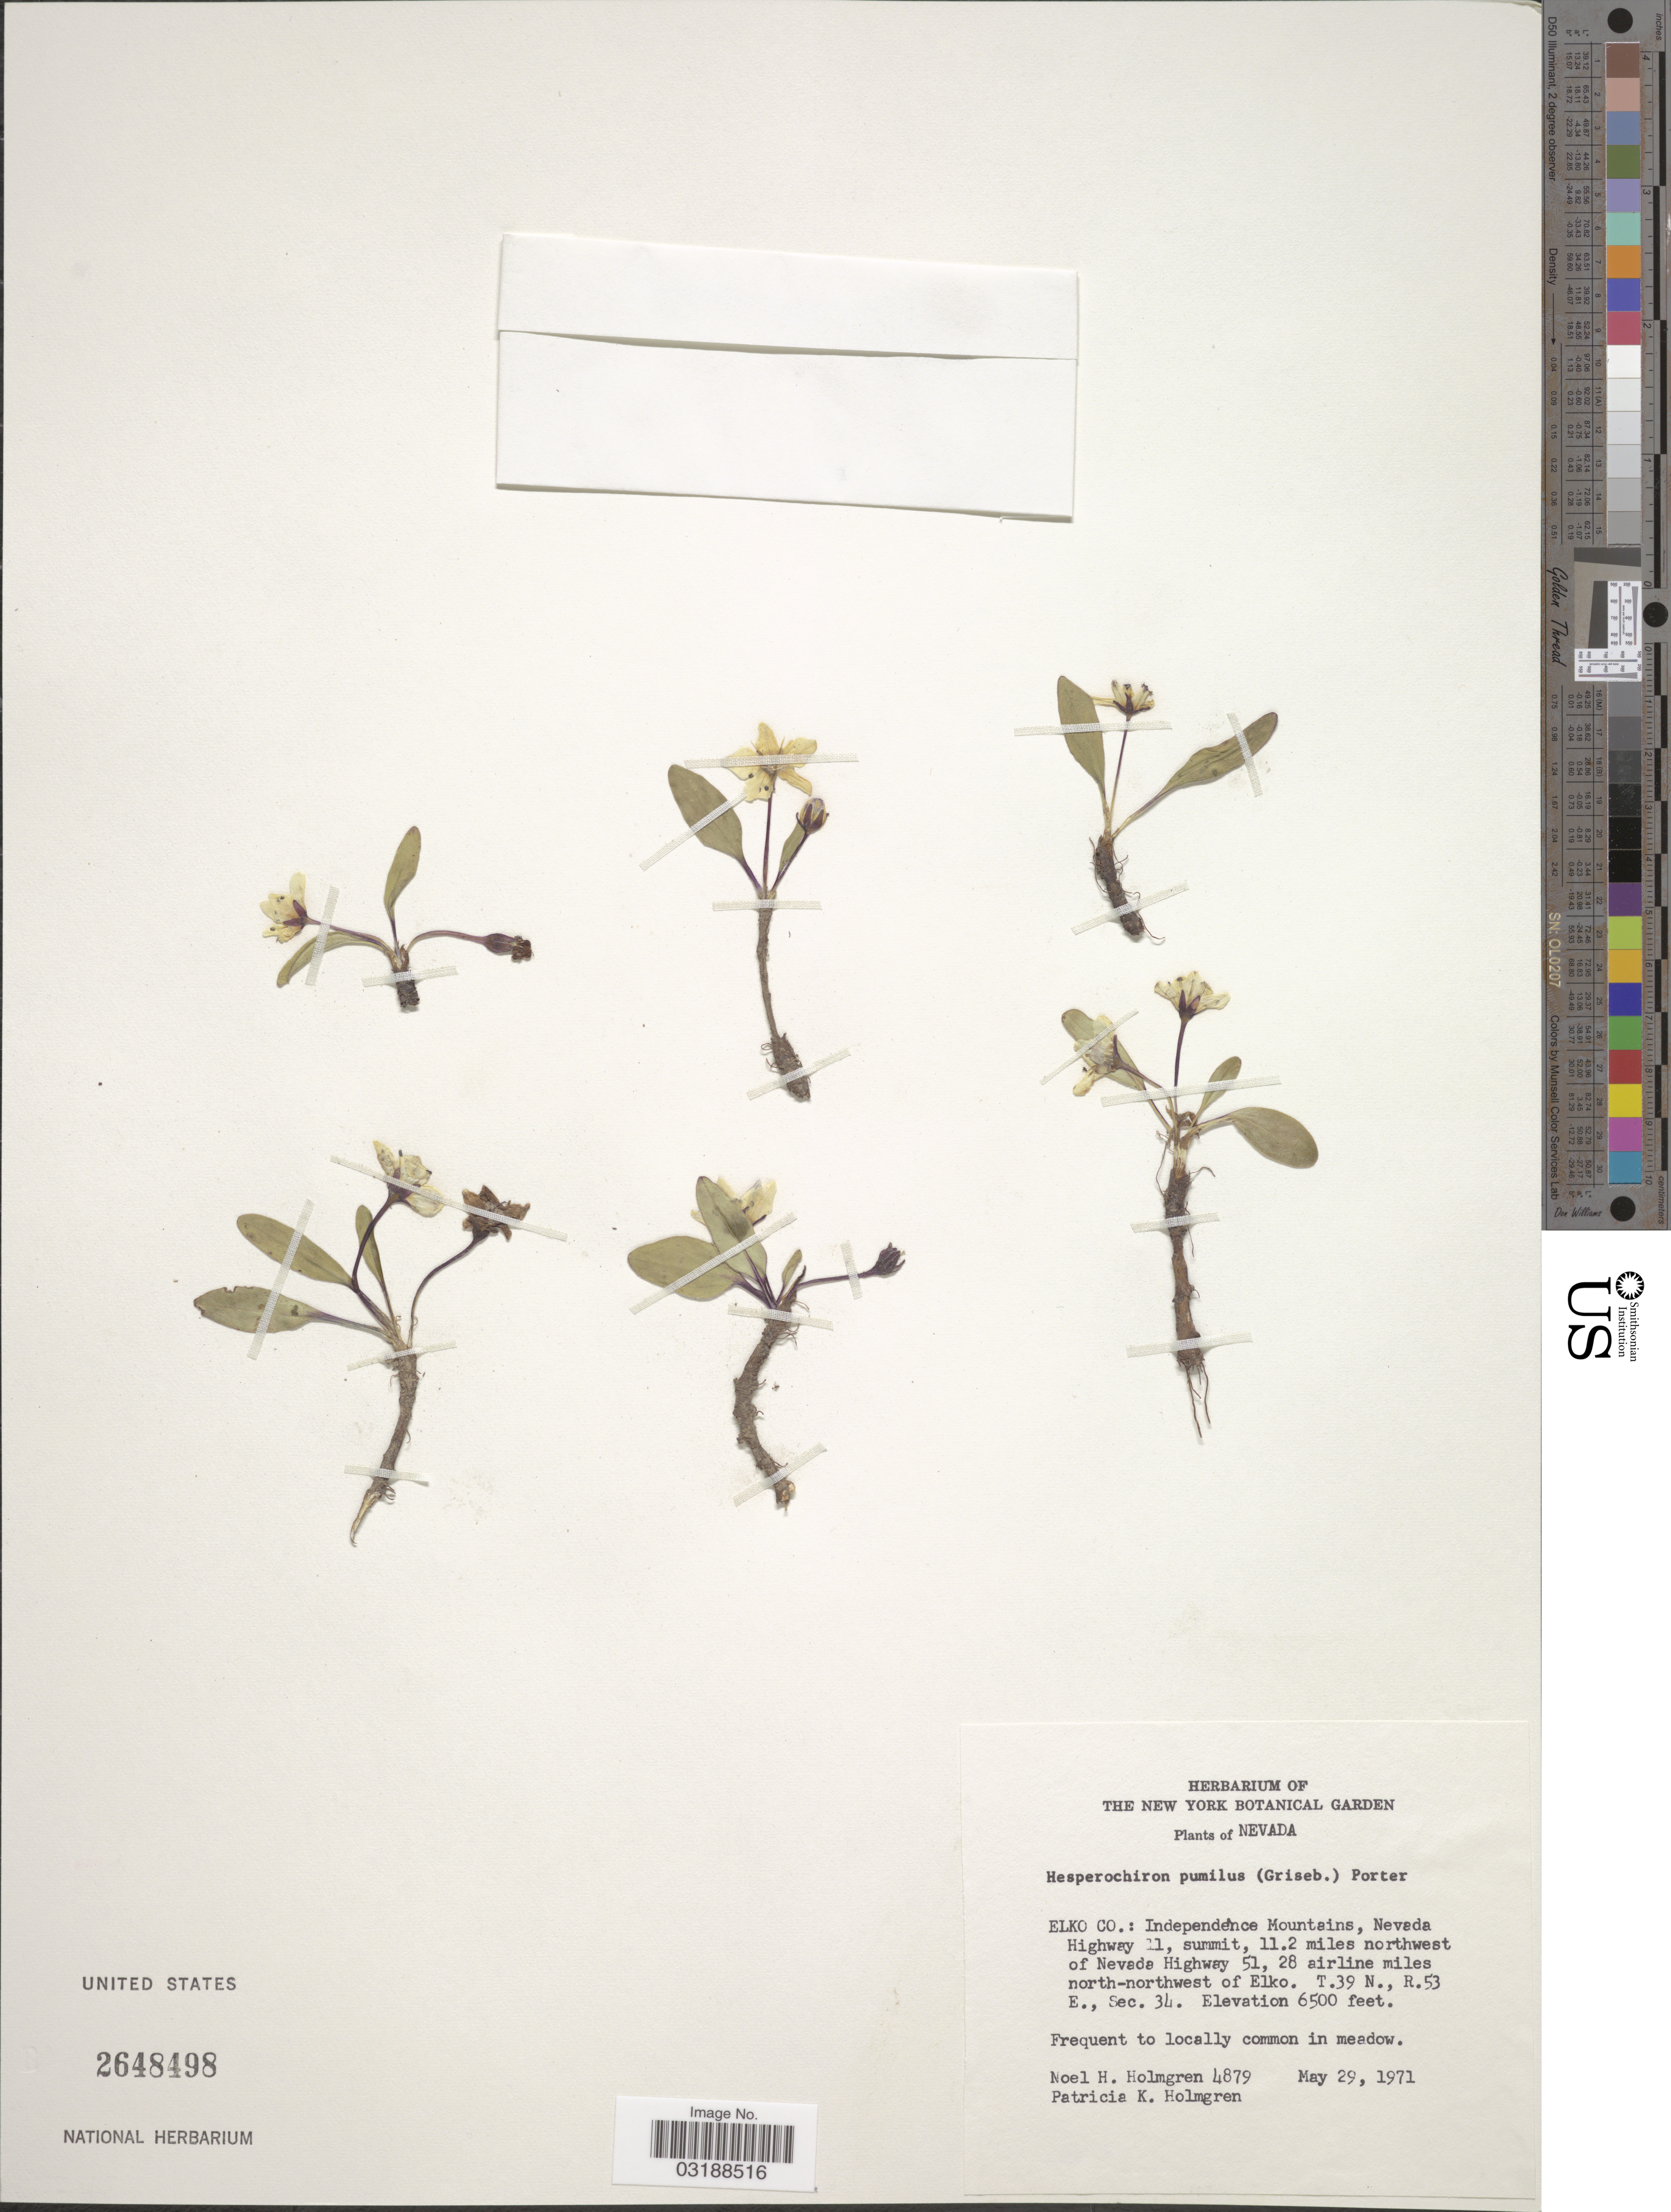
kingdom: Plantae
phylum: Tracheophyta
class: Magnoliopsida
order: Boraginales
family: Hydrophyllaceae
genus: Hesperochiron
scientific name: Hesperochiron pumilus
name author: (Griseb.) Porter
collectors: N. H. Holmgren & P. K. Holmgren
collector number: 4879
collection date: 1971-05-29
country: United States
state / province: Nevada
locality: Elko Co.: Independence Mountains, Nevada Highway 11, summit, 11.2 mile northwest of Nevada Highway 51, 28 airline miles north-northwest of Elko. T39N, R53E, Sec. 34.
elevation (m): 1981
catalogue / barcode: US 2648498